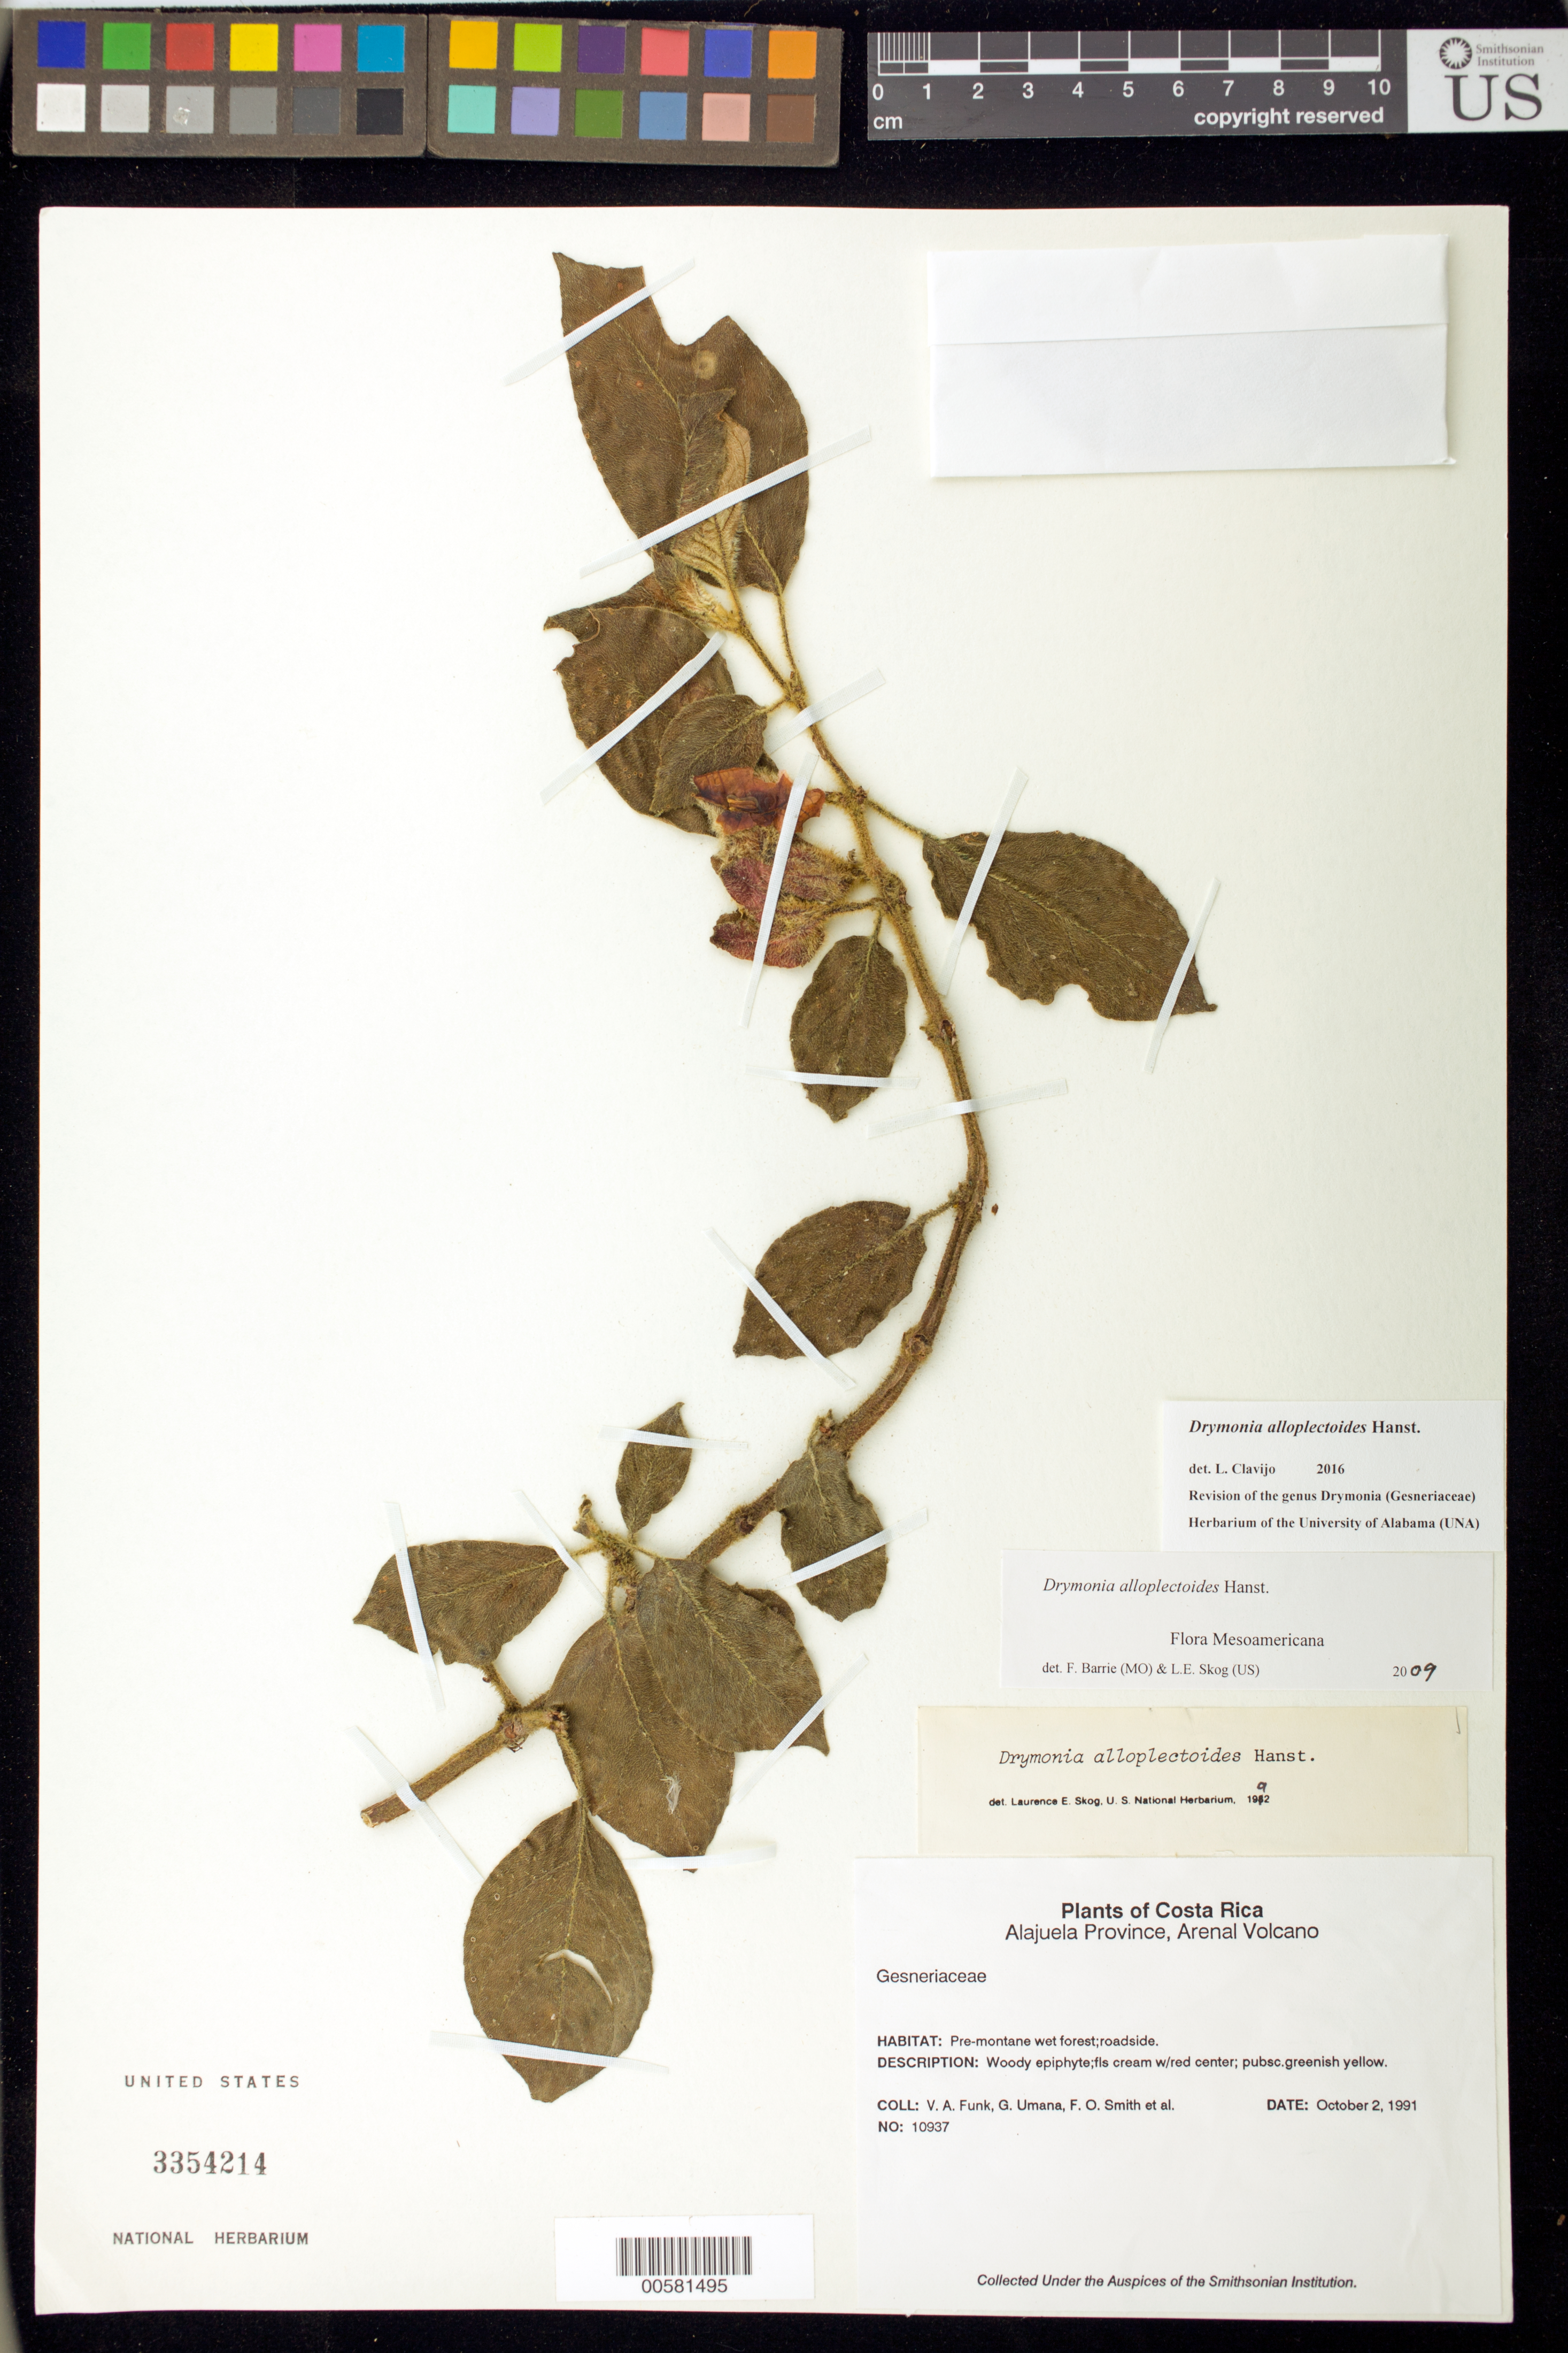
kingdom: Plantae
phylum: Tracheophyta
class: Magnoliopsida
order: Lamiales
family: Gesneriaceae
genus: Drymonia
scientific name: Drymonia alloplectoides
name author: Hanst.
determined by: Skog, Laurence E.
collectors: V. Funk, G. Umana, F. Smith & et al.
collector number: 10937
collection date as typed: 02 Oct 1991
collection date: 1991-10-02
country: Costa Rica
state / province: Alajuela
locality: Arenal Volcano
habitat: Pre-montane wet forest; roadside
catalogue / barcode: US 3354214